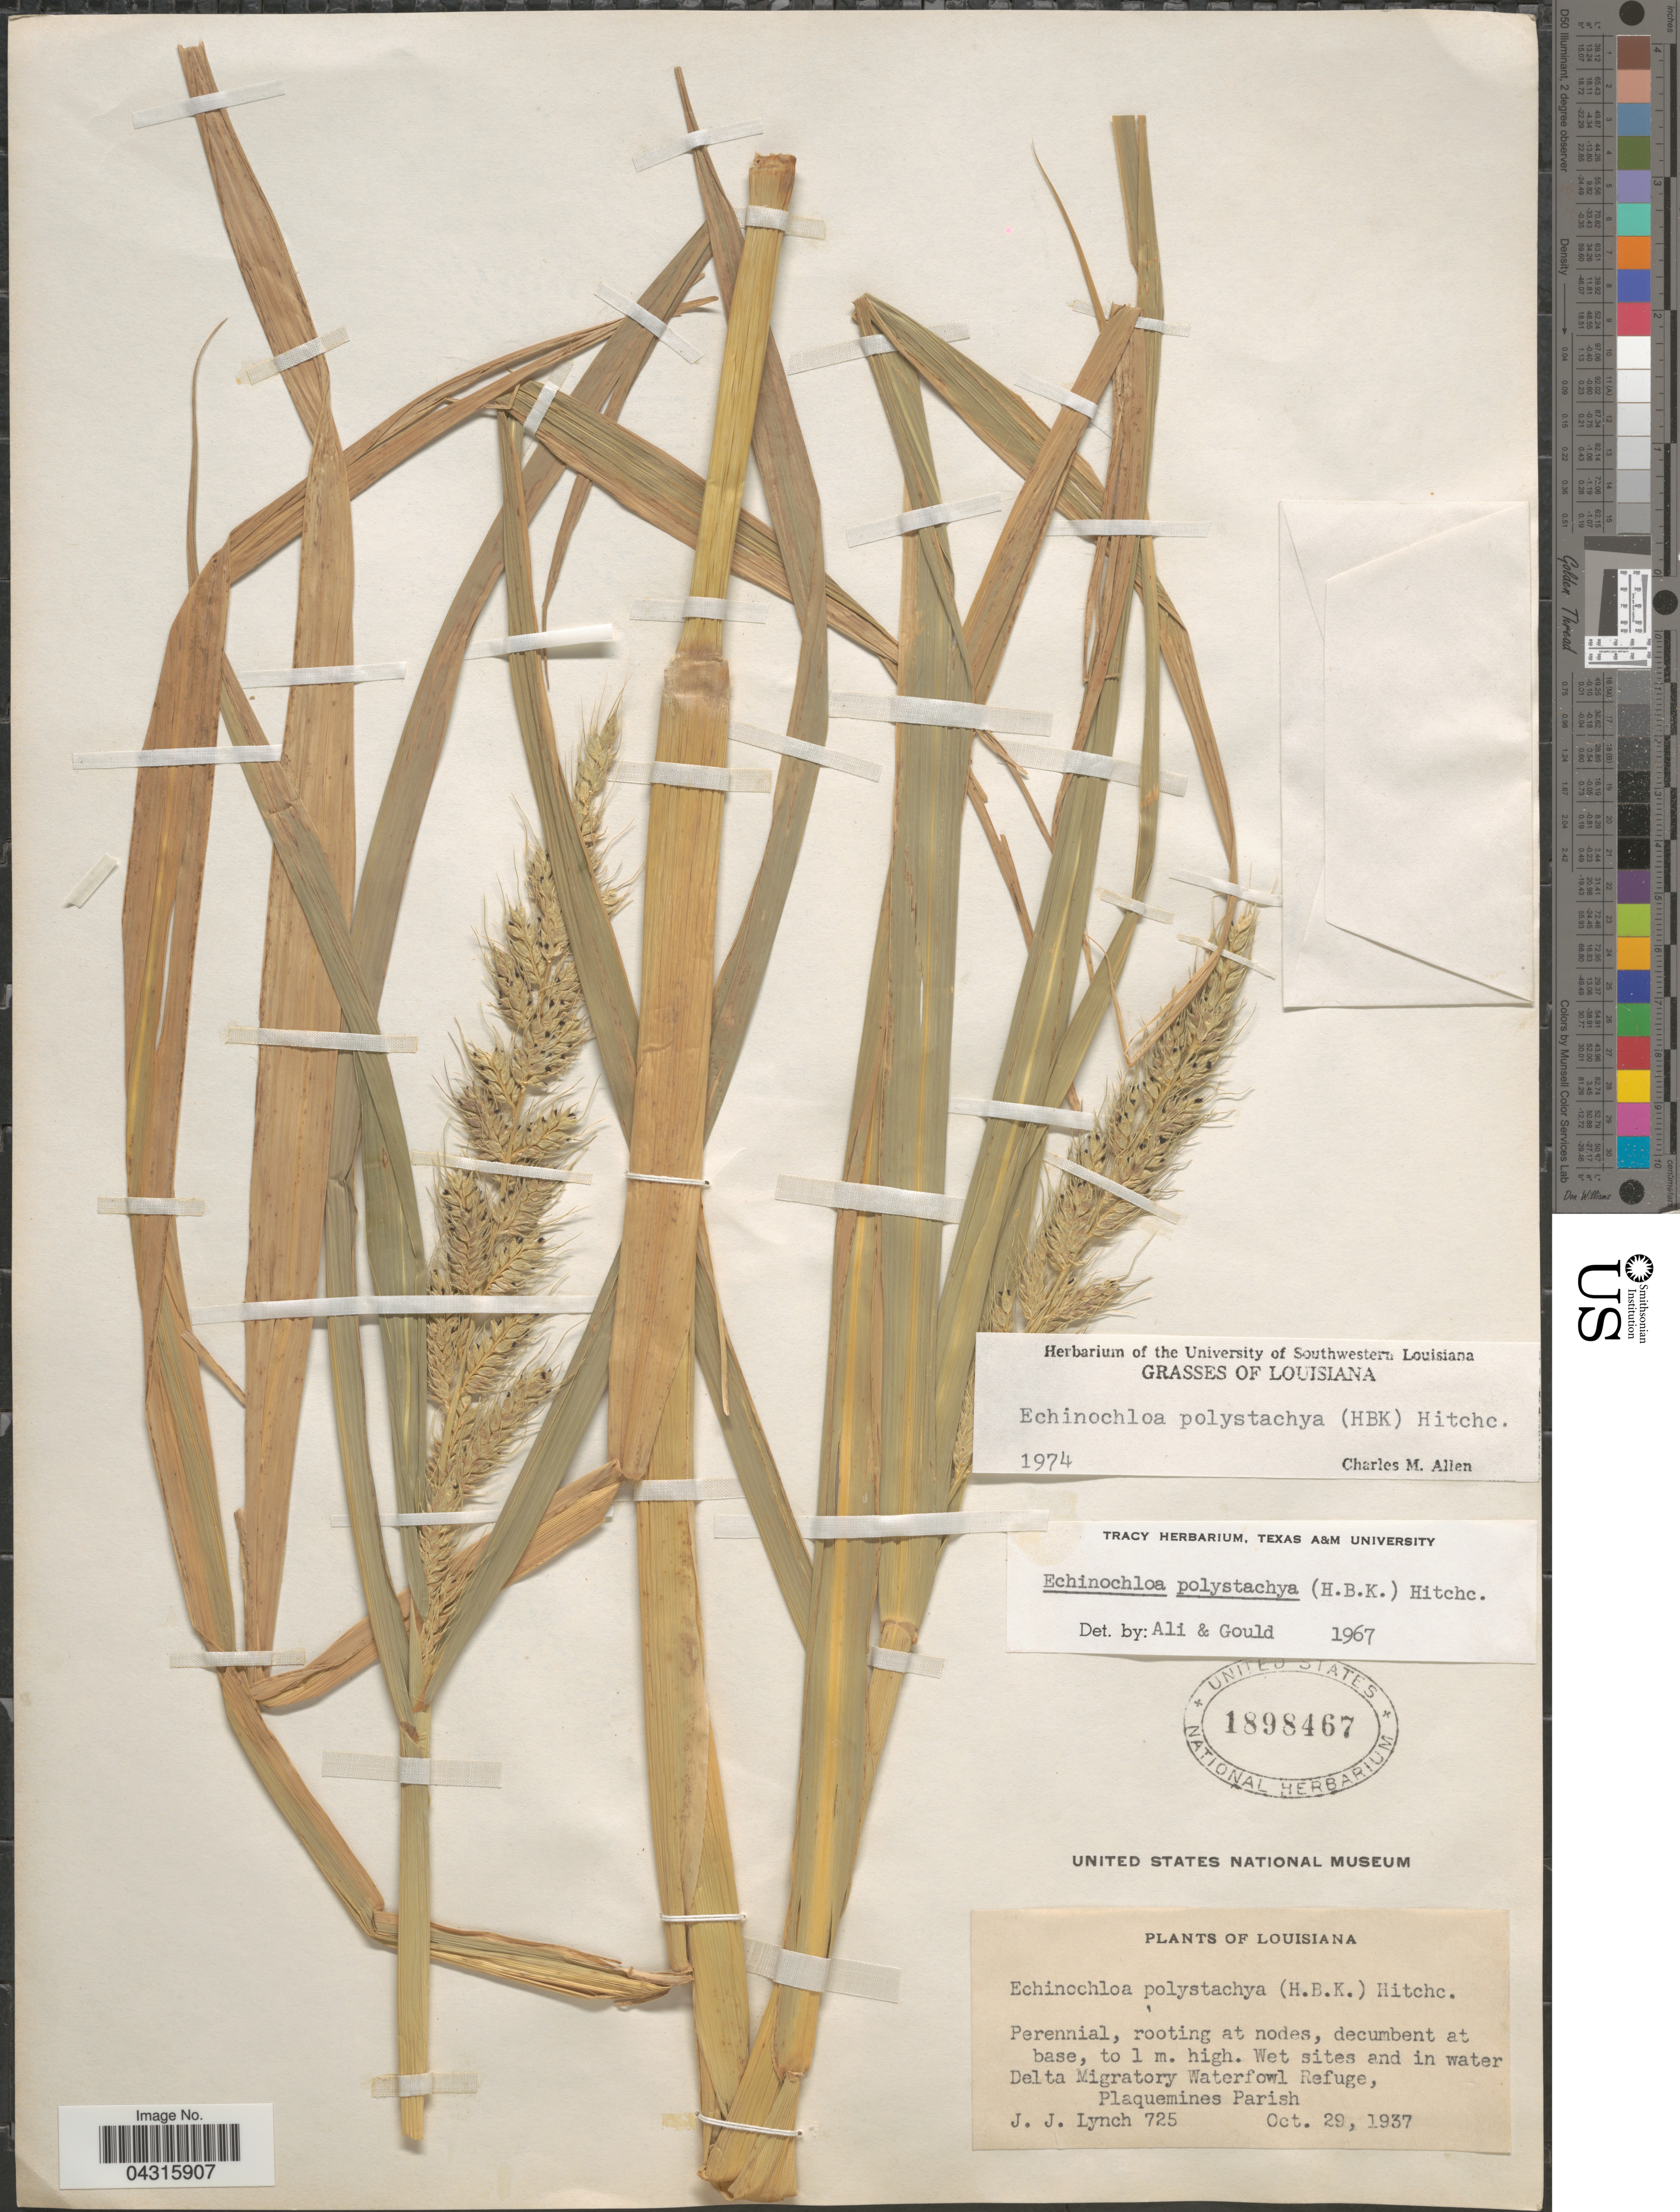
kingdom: Plantae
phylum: Tracheophyta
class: Liliopsida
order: Poales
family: Poaceae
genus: Echinochloa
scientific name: Echinochloa polystachya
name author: (Kunth) Hitchc.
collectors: J. Lynch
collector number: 725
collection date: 1937-10-29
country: United States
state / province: Louisiana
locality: Wet sites and in water Delta Migratory Waterfowl Refuge, Plaquemines Parish.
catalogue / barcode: US 1898467